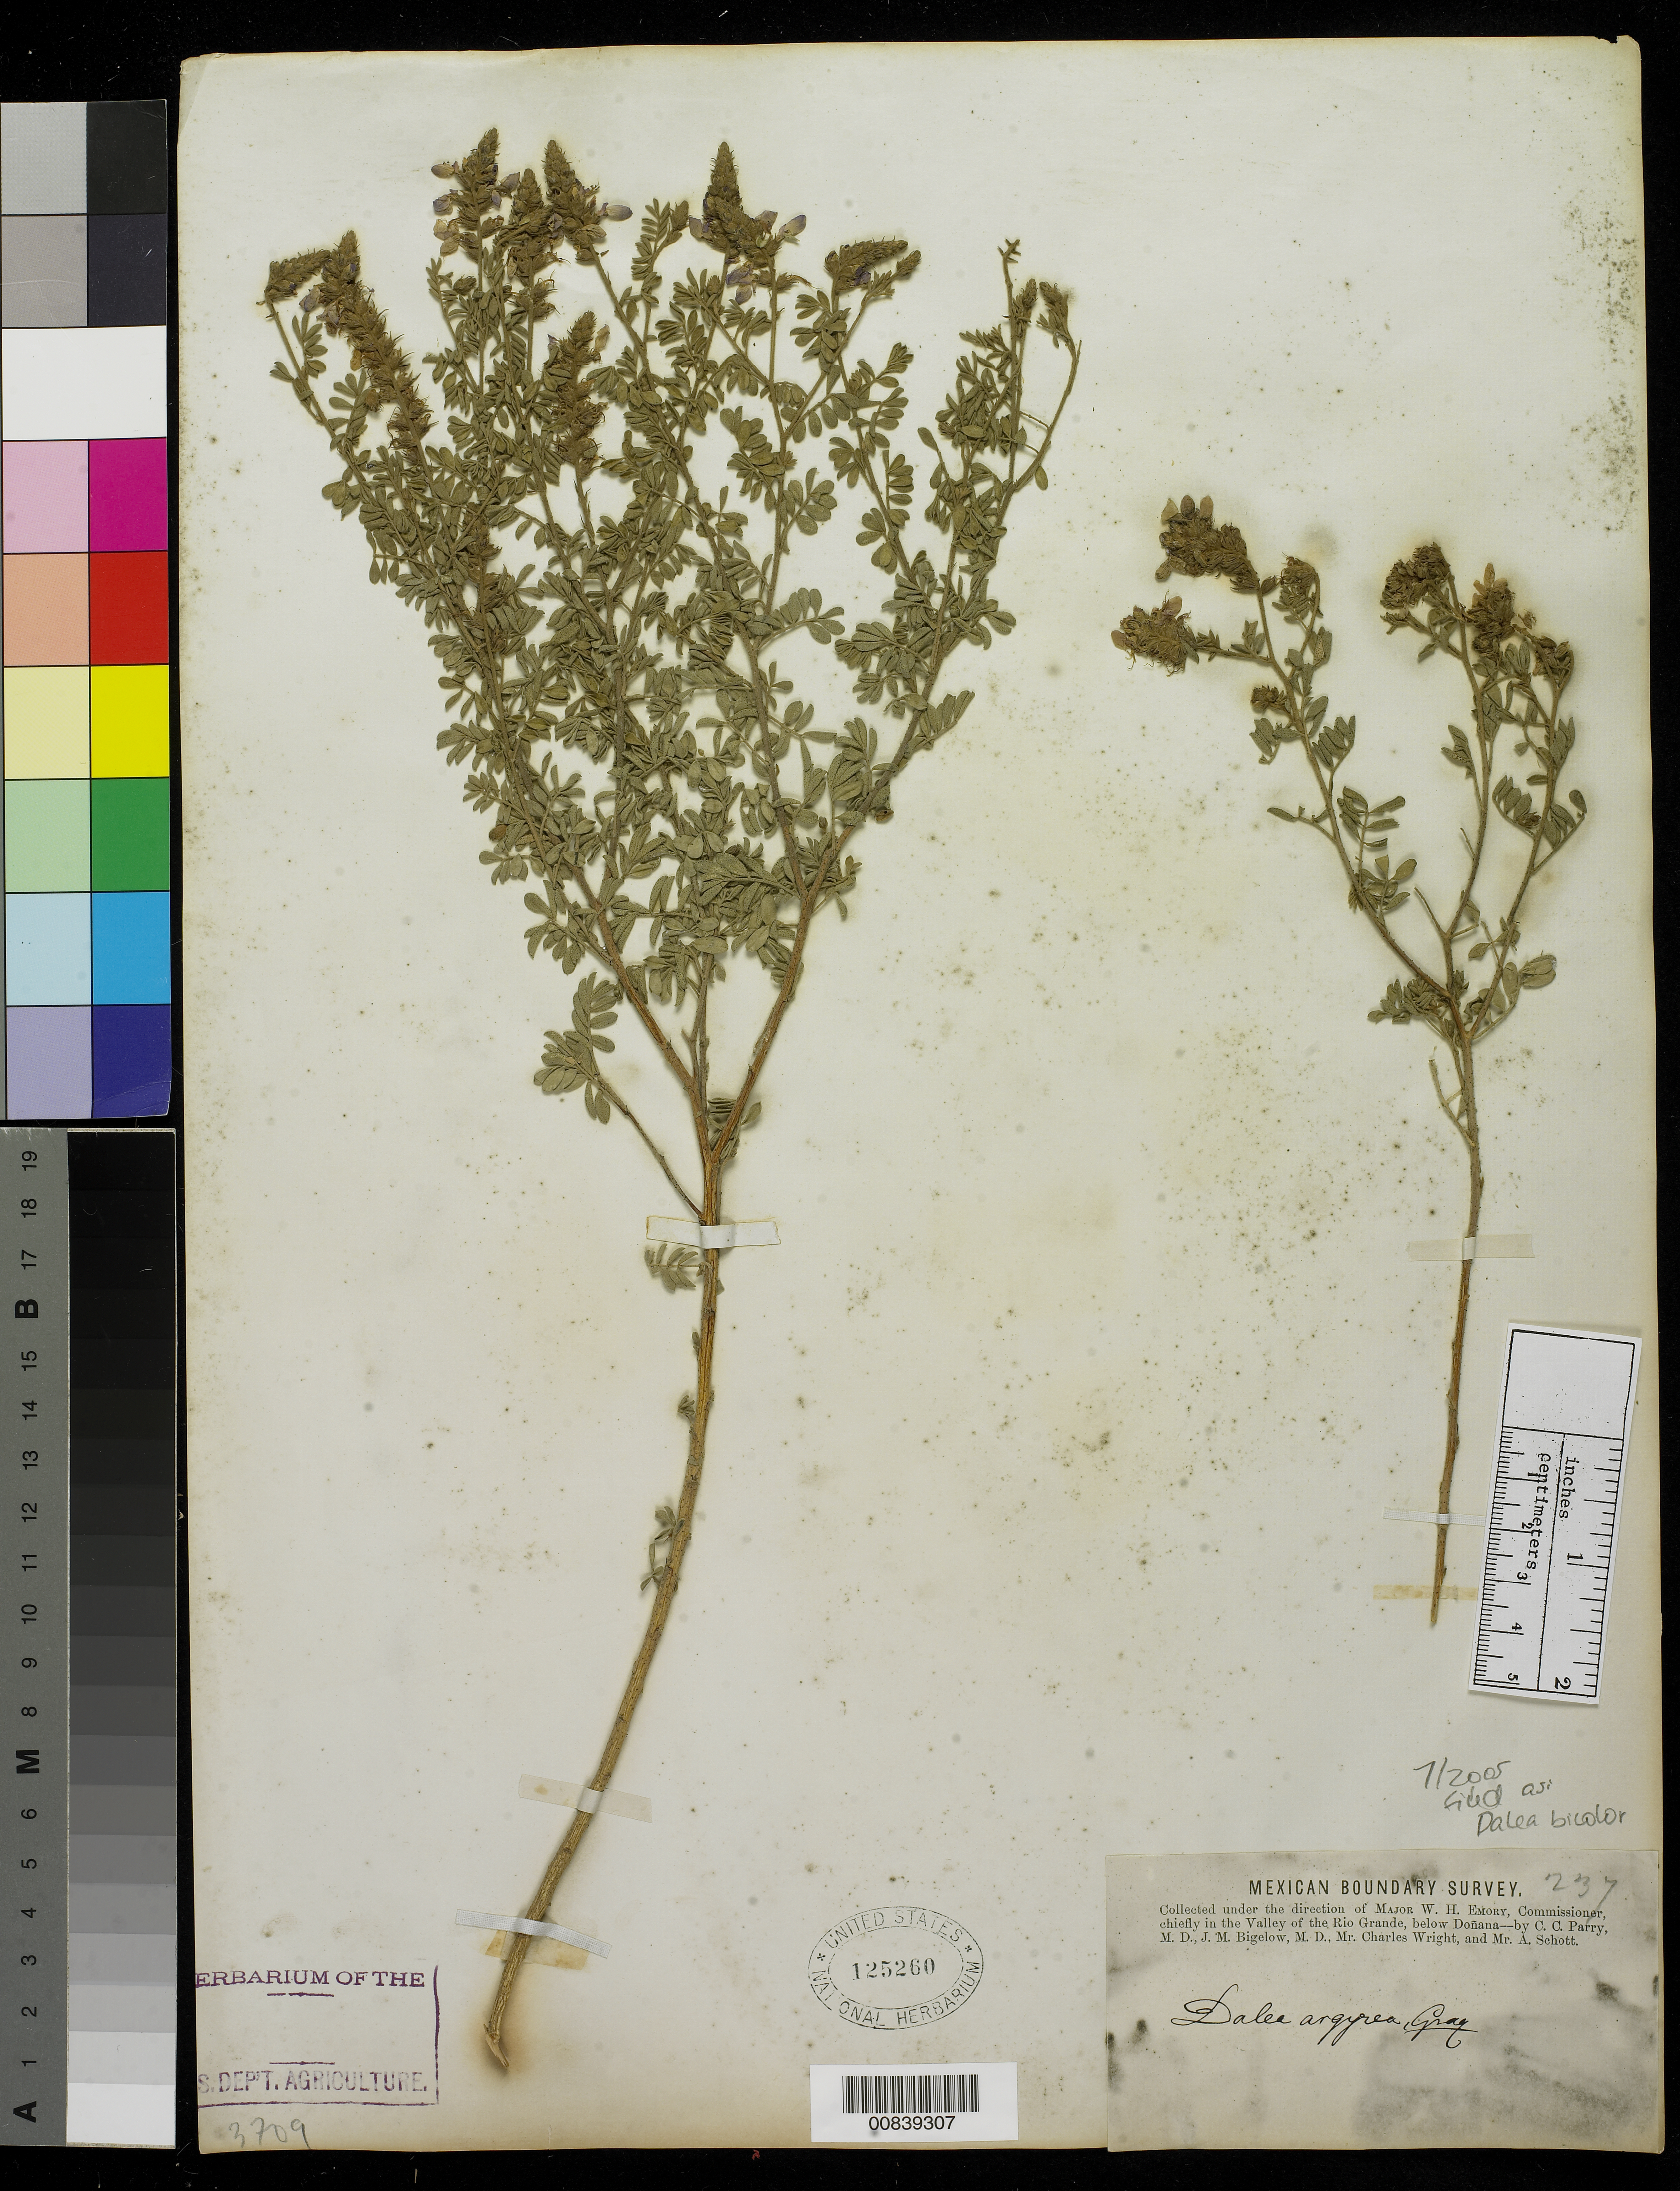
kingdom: Plantae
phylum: Tracheophyta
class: Magnoliopsida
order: Fabales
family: Fabaceae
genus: Dalea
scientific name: Dalea bicolor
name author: Humb. & Bonpl. ex Willd.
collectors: C. C. Parry, J. M. Bigelow, C. Wright & A. C. V. Schott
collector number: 237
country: United States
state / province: New Mexico / Texas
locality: Valley of the Rio Grande, below Doñana.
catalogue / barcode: US 125260